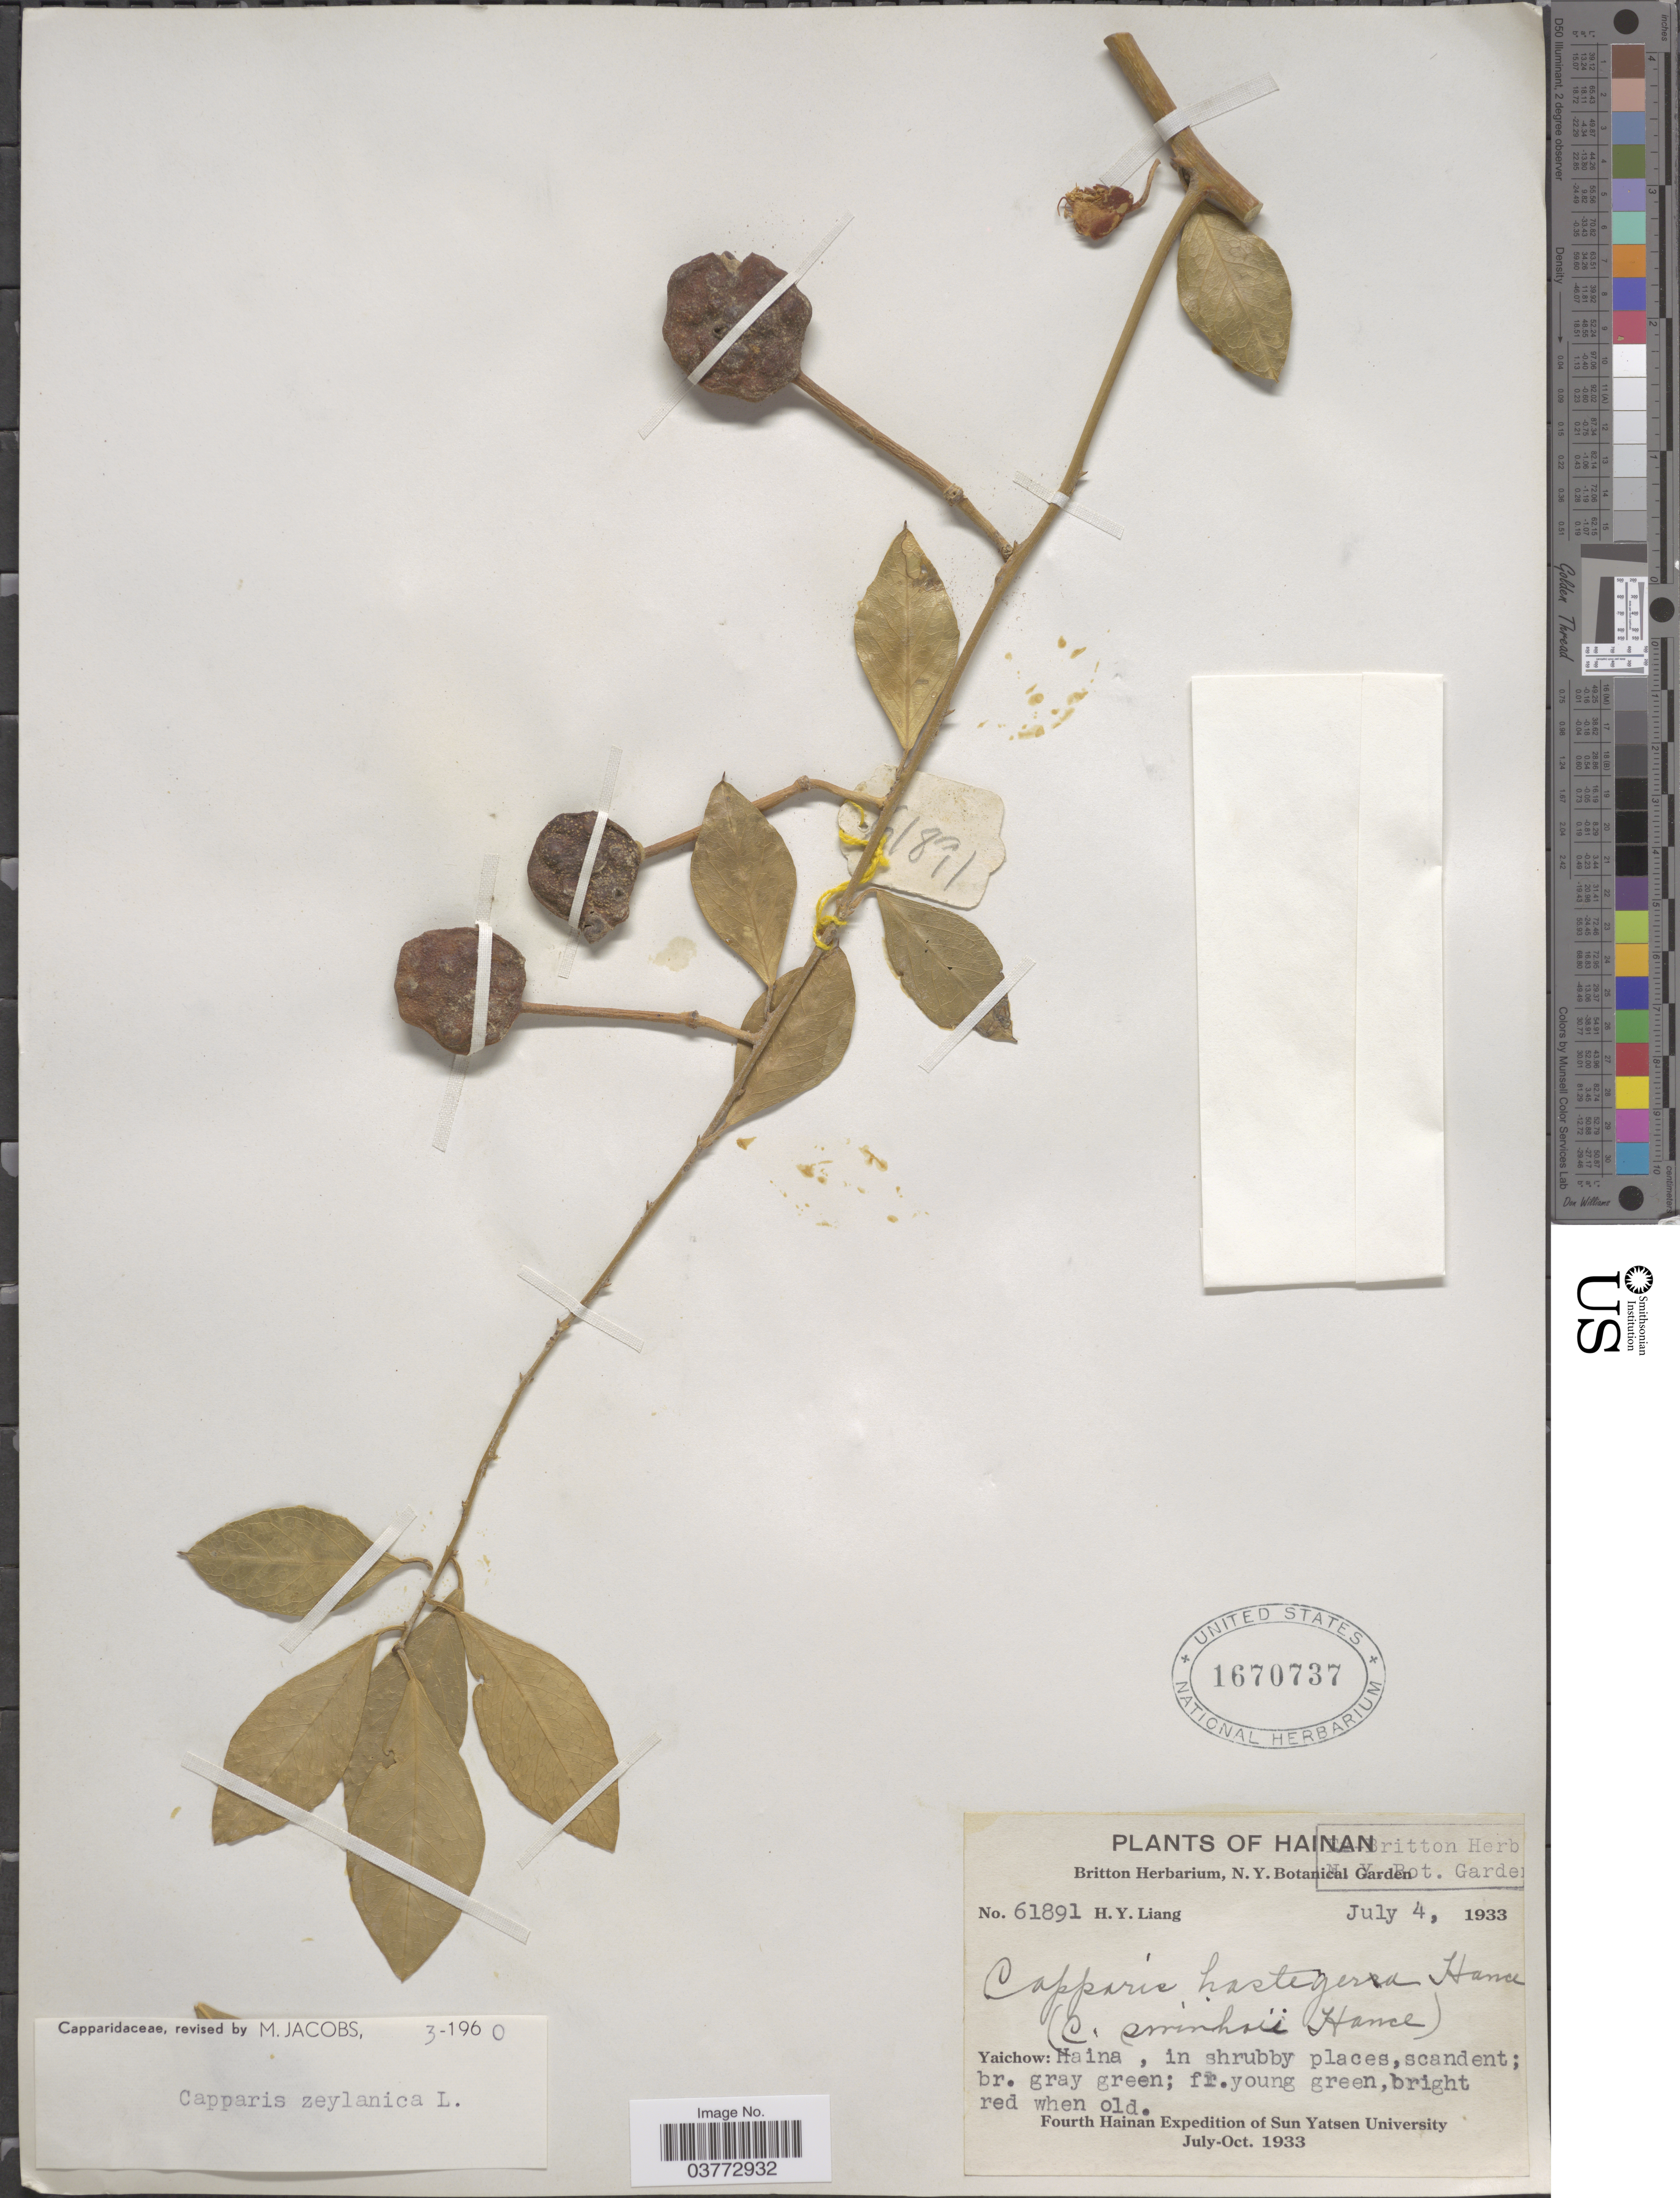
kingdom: Plantae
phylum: Tracheophyta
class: Magnoliopsida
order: Brassicales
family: Capparaceae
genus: Capparis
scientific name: Capparis zeylanica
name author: L.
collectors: H. Y. Liang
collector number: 61891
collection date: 1933-07-04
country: China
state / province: Hainan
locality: Yaichow: Haina.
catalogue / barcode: US 1670737